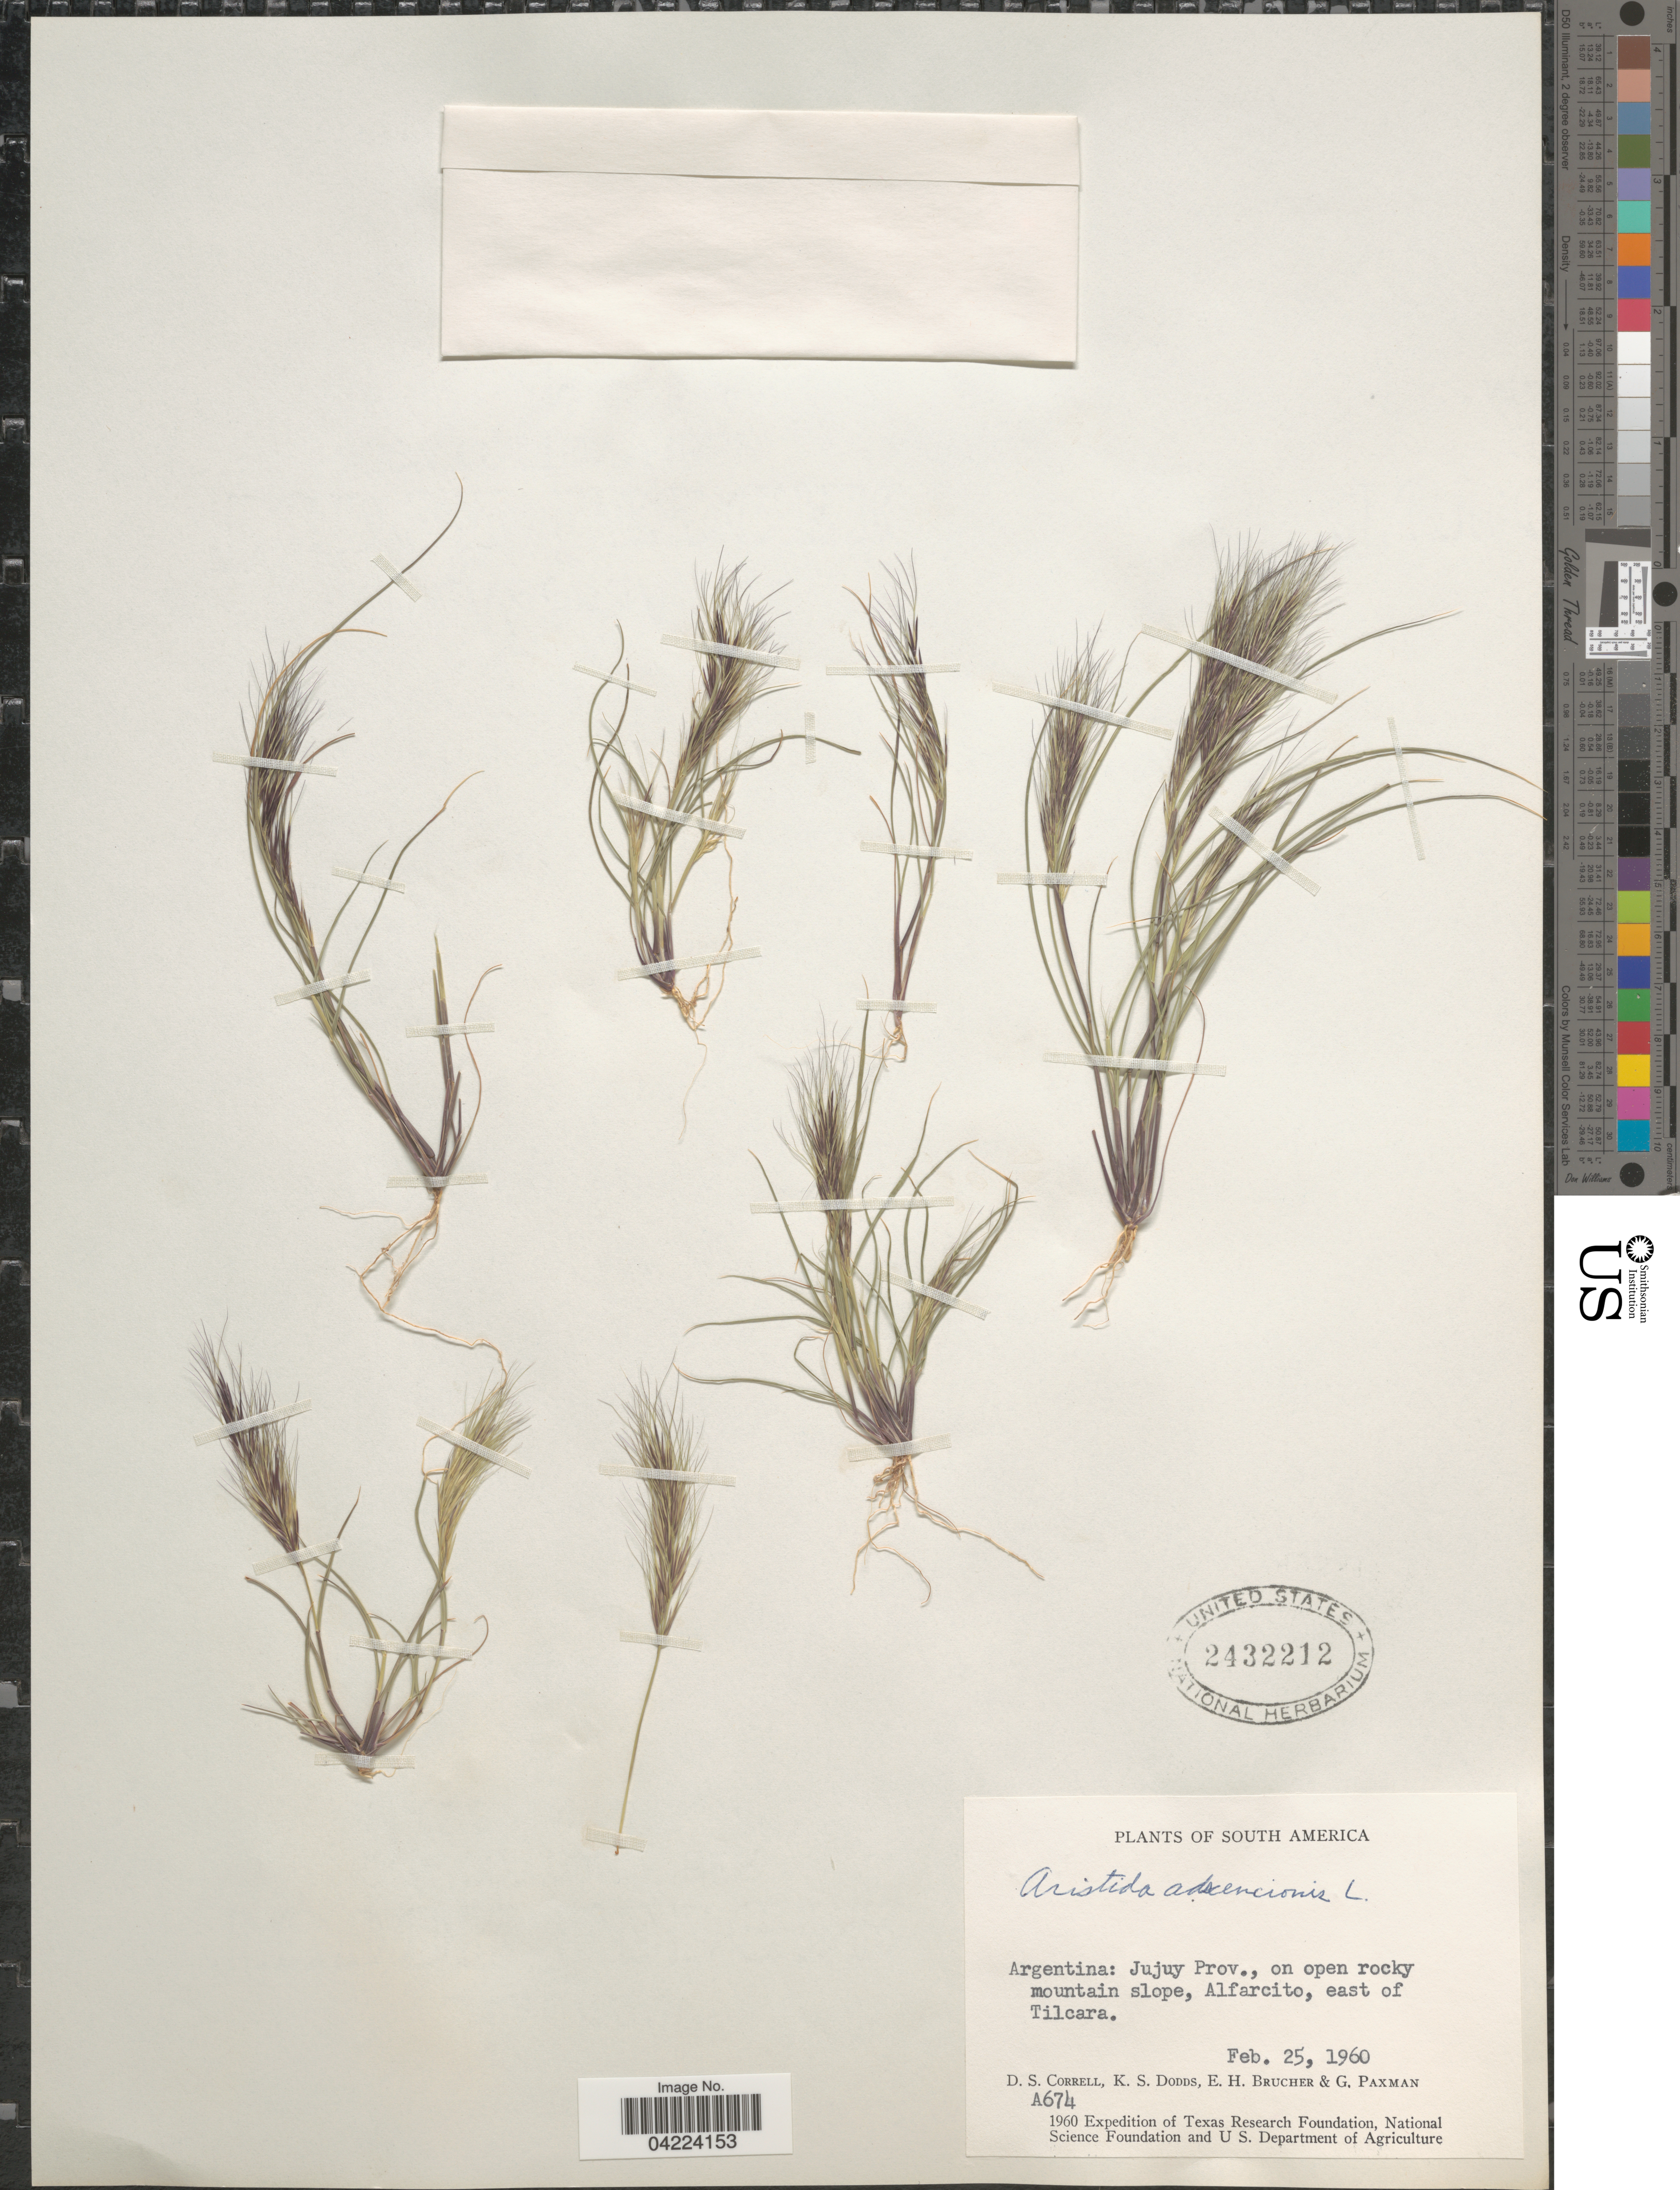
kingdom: Plantae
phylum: Tracheophyta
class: Liliopsida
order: Poales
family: Poaceae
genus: Aristida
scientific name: Aristida adscensionis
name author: L.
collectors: D. S. Correll, K. Dodds, E. Brucher & G. Paxman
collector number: A674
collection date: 1960-02-25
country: Argentina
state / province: Jujuy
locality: On open rocky mountain slope, Alfarcito, east of Tilcara. 1960 Expedition of Texas Research Foundation, National Science Foundation and U.S. Department of Agriculture.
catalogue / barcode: US 2432212